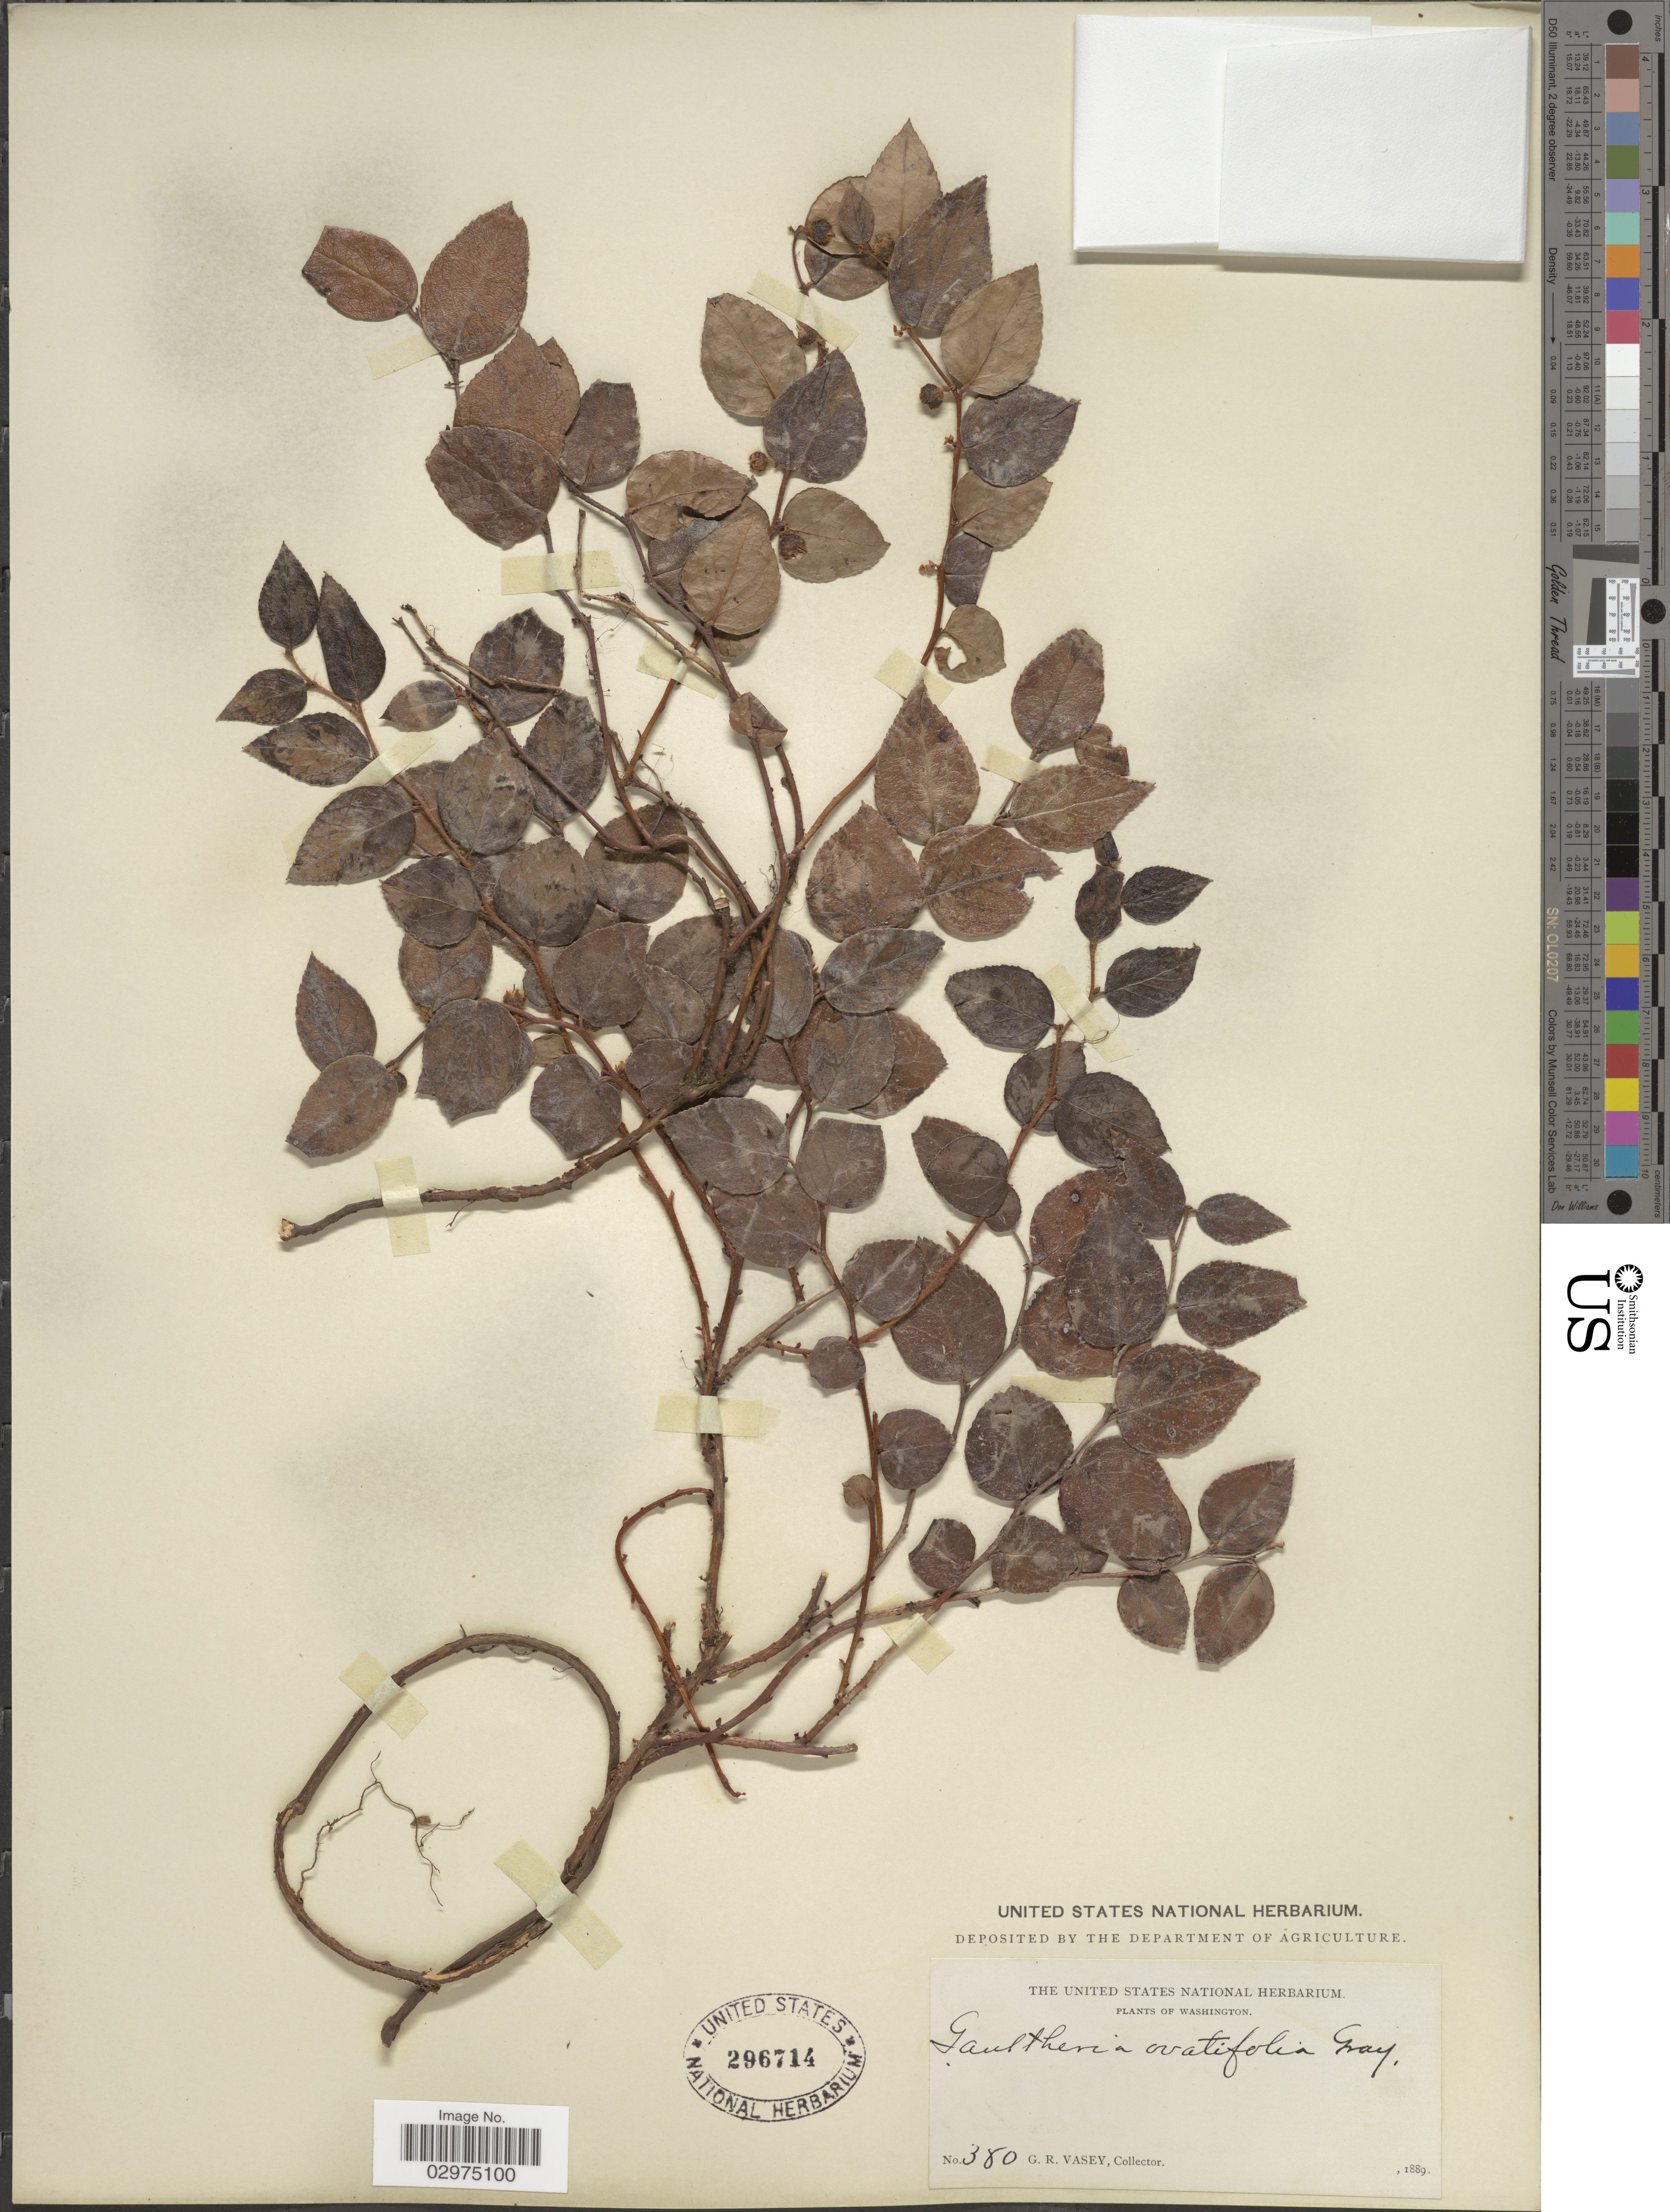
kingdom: Plantae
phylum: Tracheophyta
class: Magnoliopsida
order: Ericales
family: Ericaceae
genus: Gaultheria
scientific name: Gaultheria ovatifolia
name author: A. Gray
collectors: G. R. Vasey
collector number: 380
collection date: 1889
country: United States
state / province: Washington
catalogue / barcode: US 296714